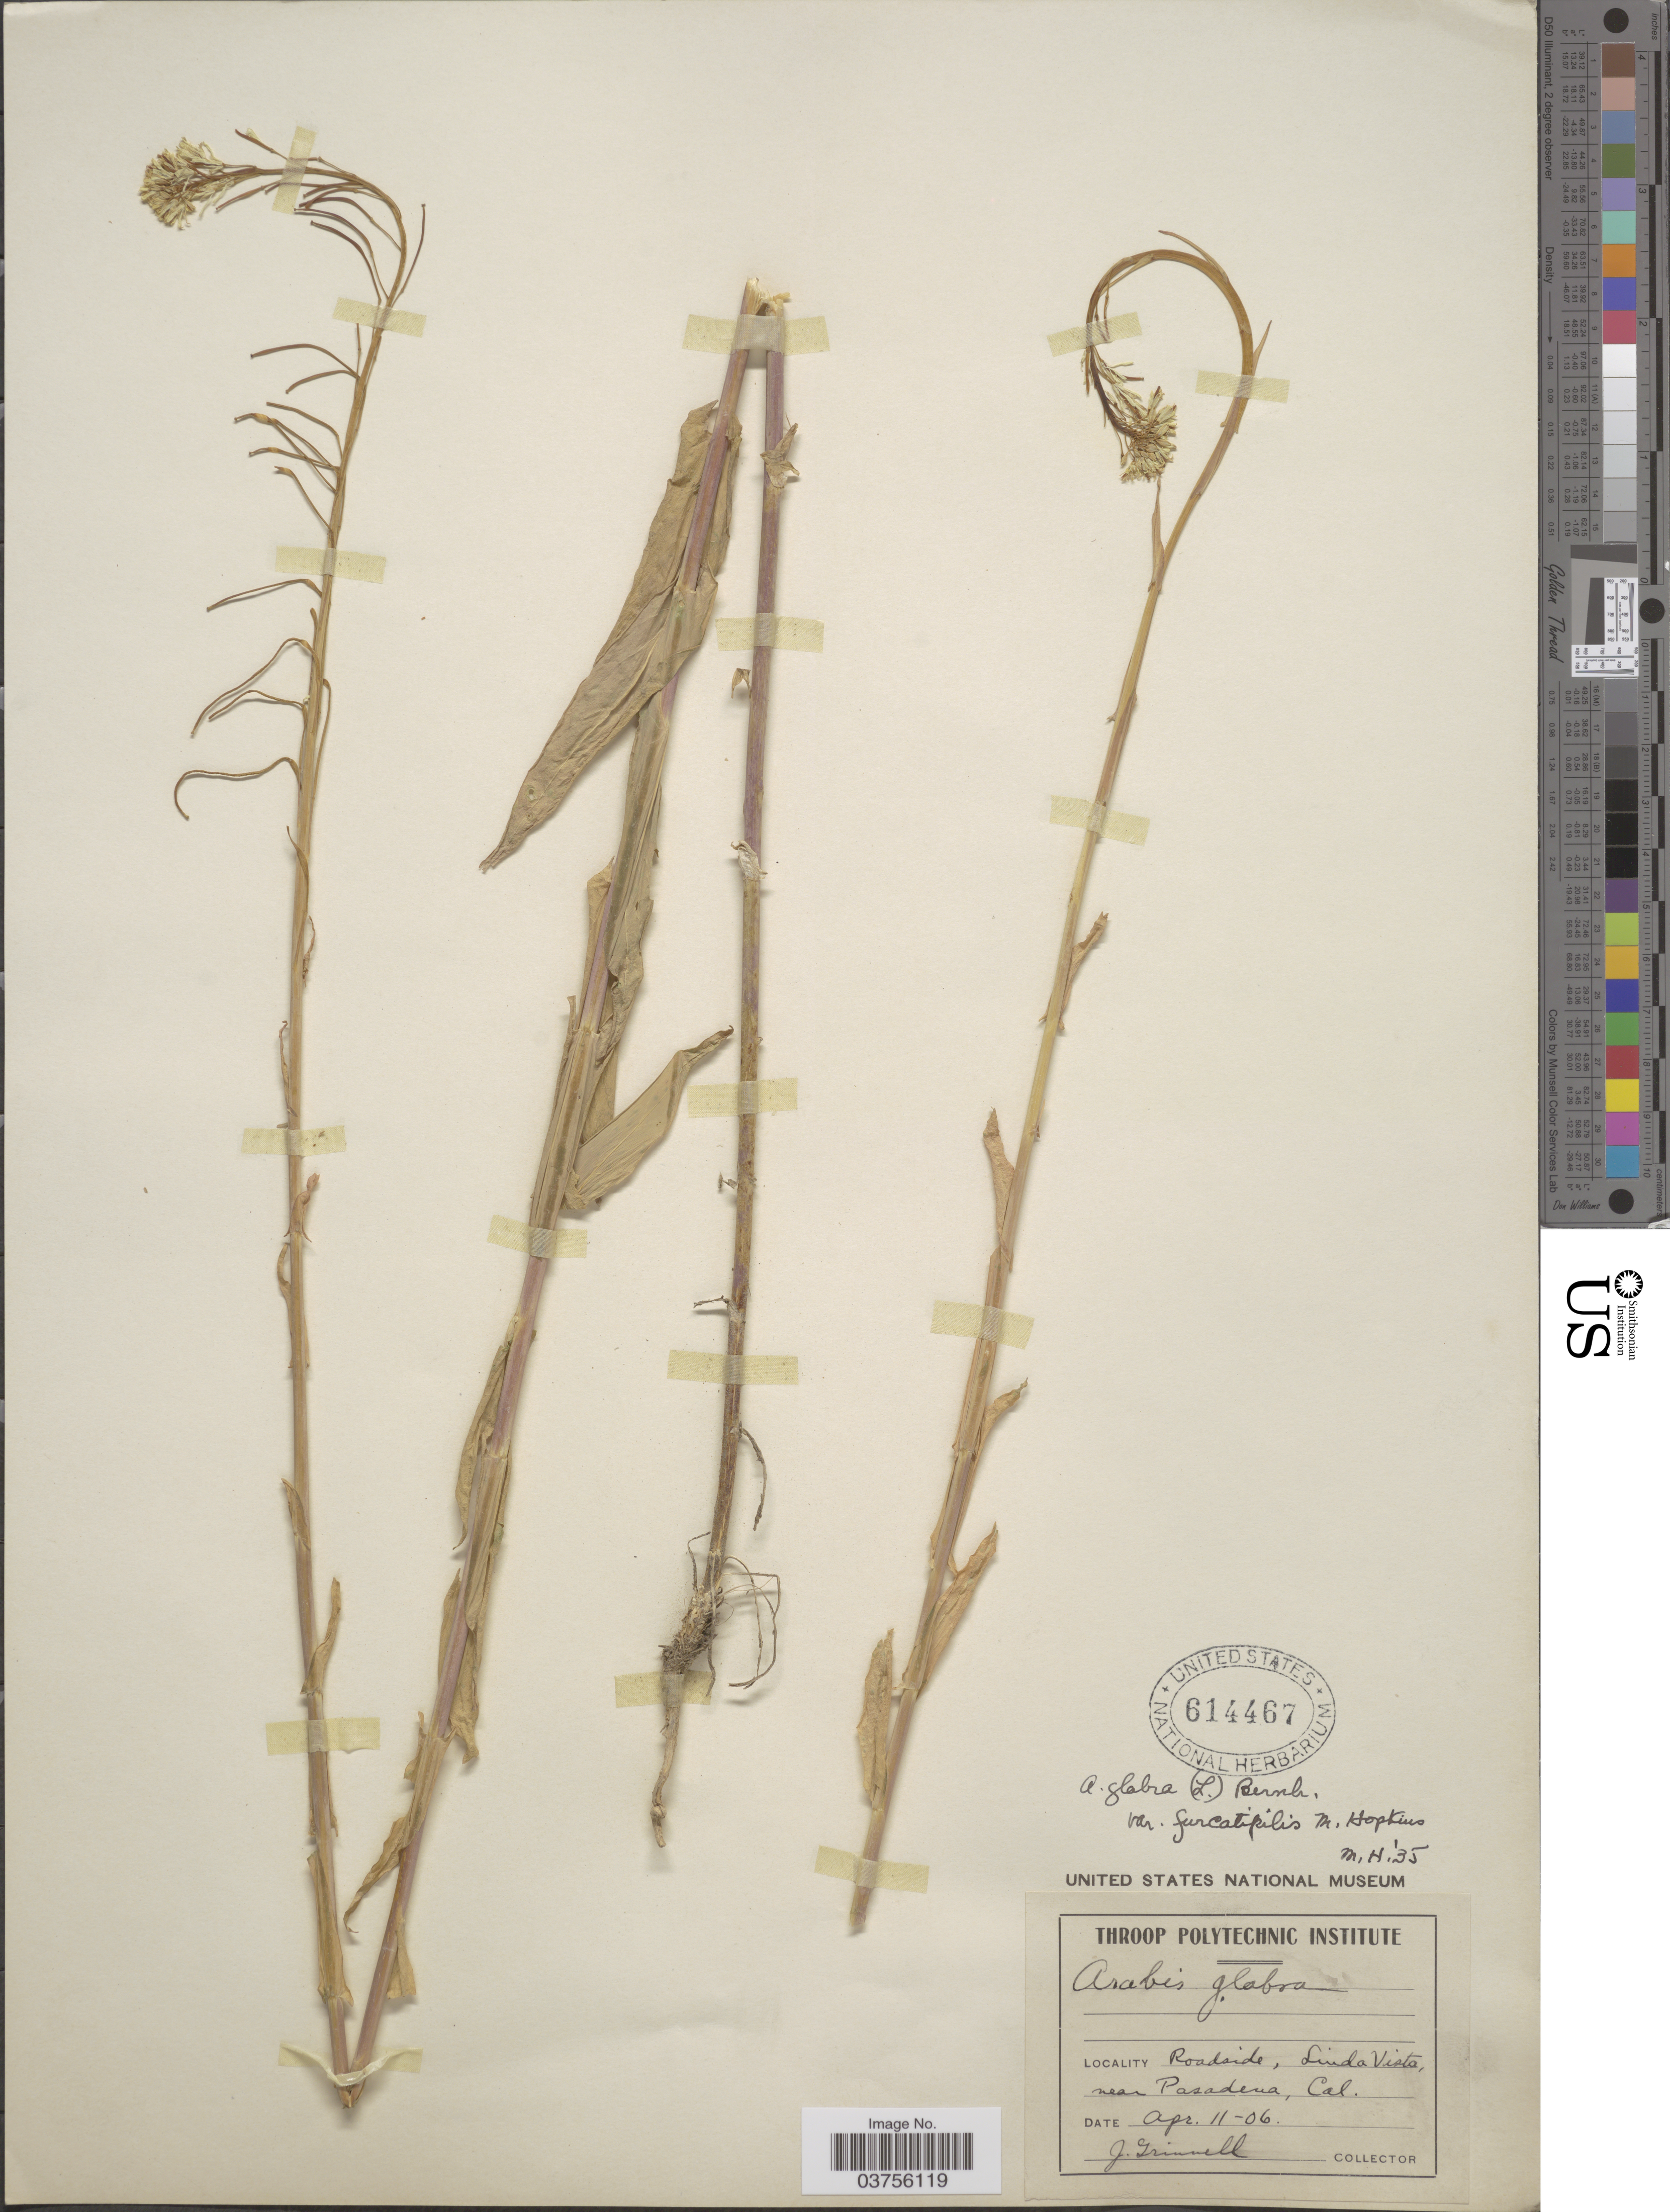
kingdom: Plantae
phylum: Tracheophyta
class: Magnoliopsida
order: Brassicales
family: Brassicaceae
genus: Arabis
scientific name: Arabis glabra var. furcatipilis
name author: M. Hopkins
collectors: J. Grinnell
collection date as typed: Transcribed d/m/y: 11/4/6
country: United States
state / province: California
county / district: Los Angeles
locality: Roadside, Linda Vista, near Pasadena.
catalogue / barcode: US 614467